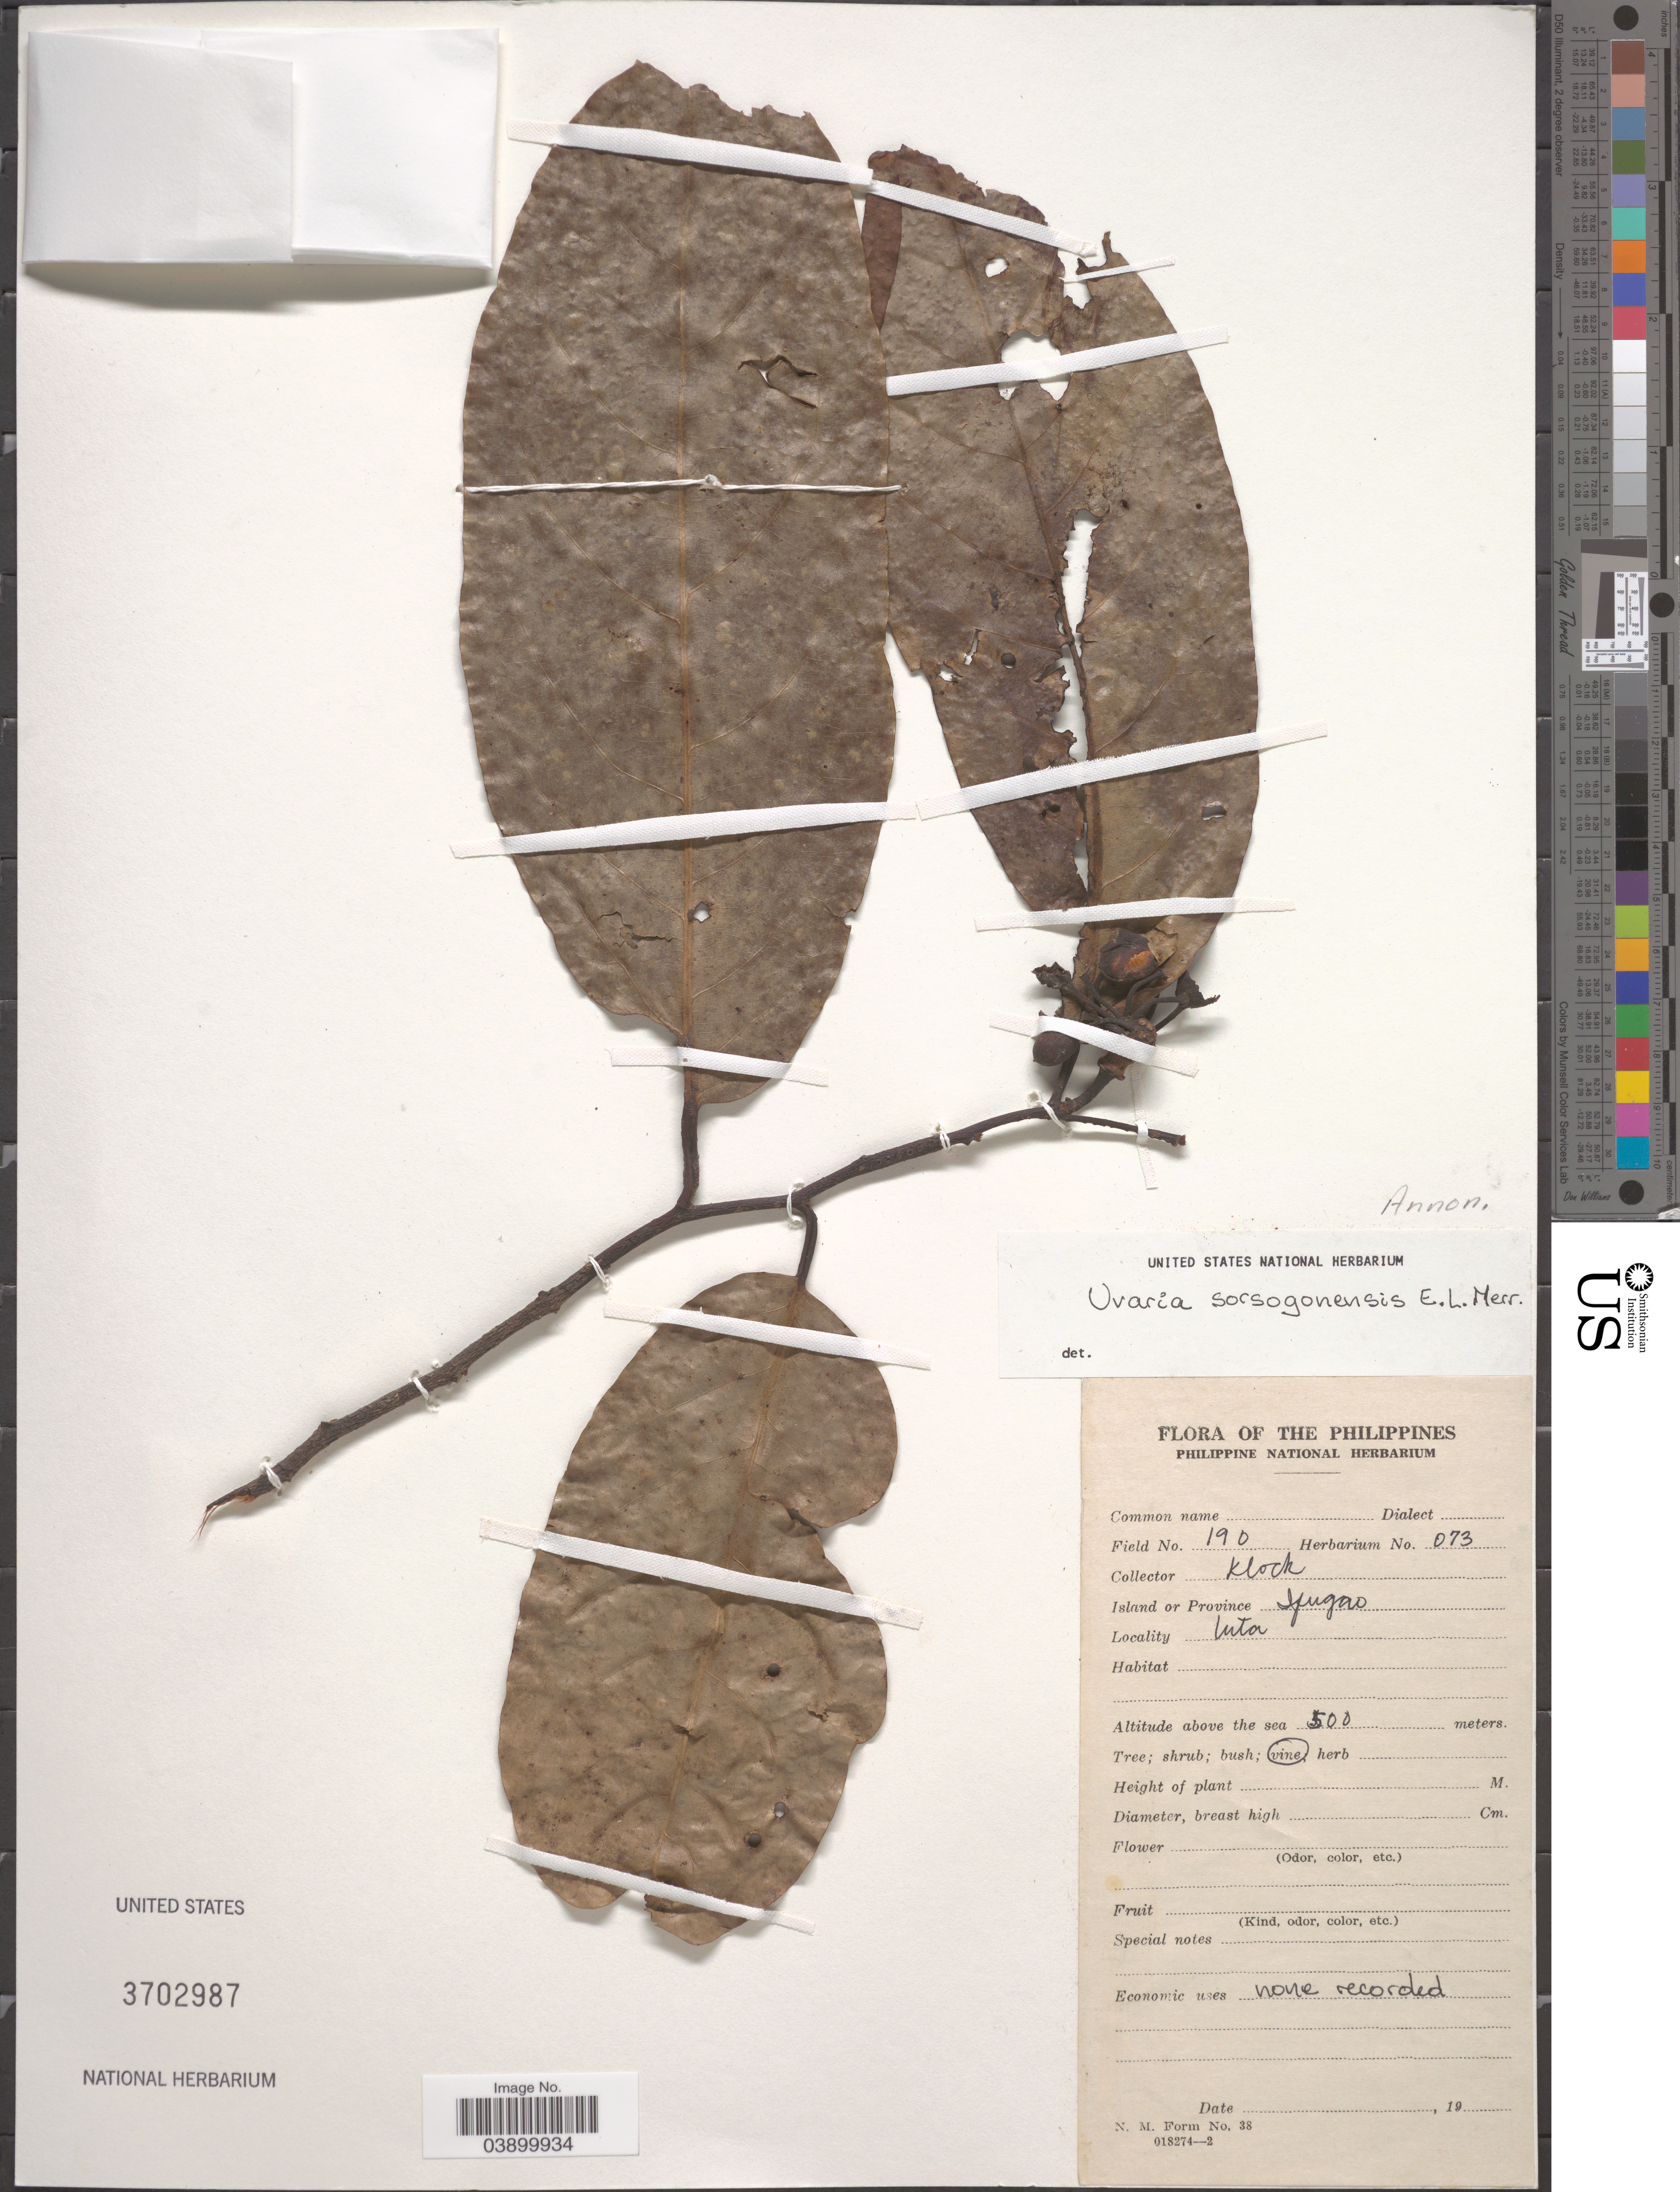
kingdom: Plantae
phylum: Tracheophyta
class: Magnoliopsida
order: Magnoliales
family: Annonaceae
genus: Uvaria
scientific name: Uvaria sorzogonensis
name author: C. Presl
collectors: Klock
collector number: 190/073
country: Philippines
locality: Island or Province Ifugao. Luta.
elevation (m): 500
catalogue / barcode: US 3702987